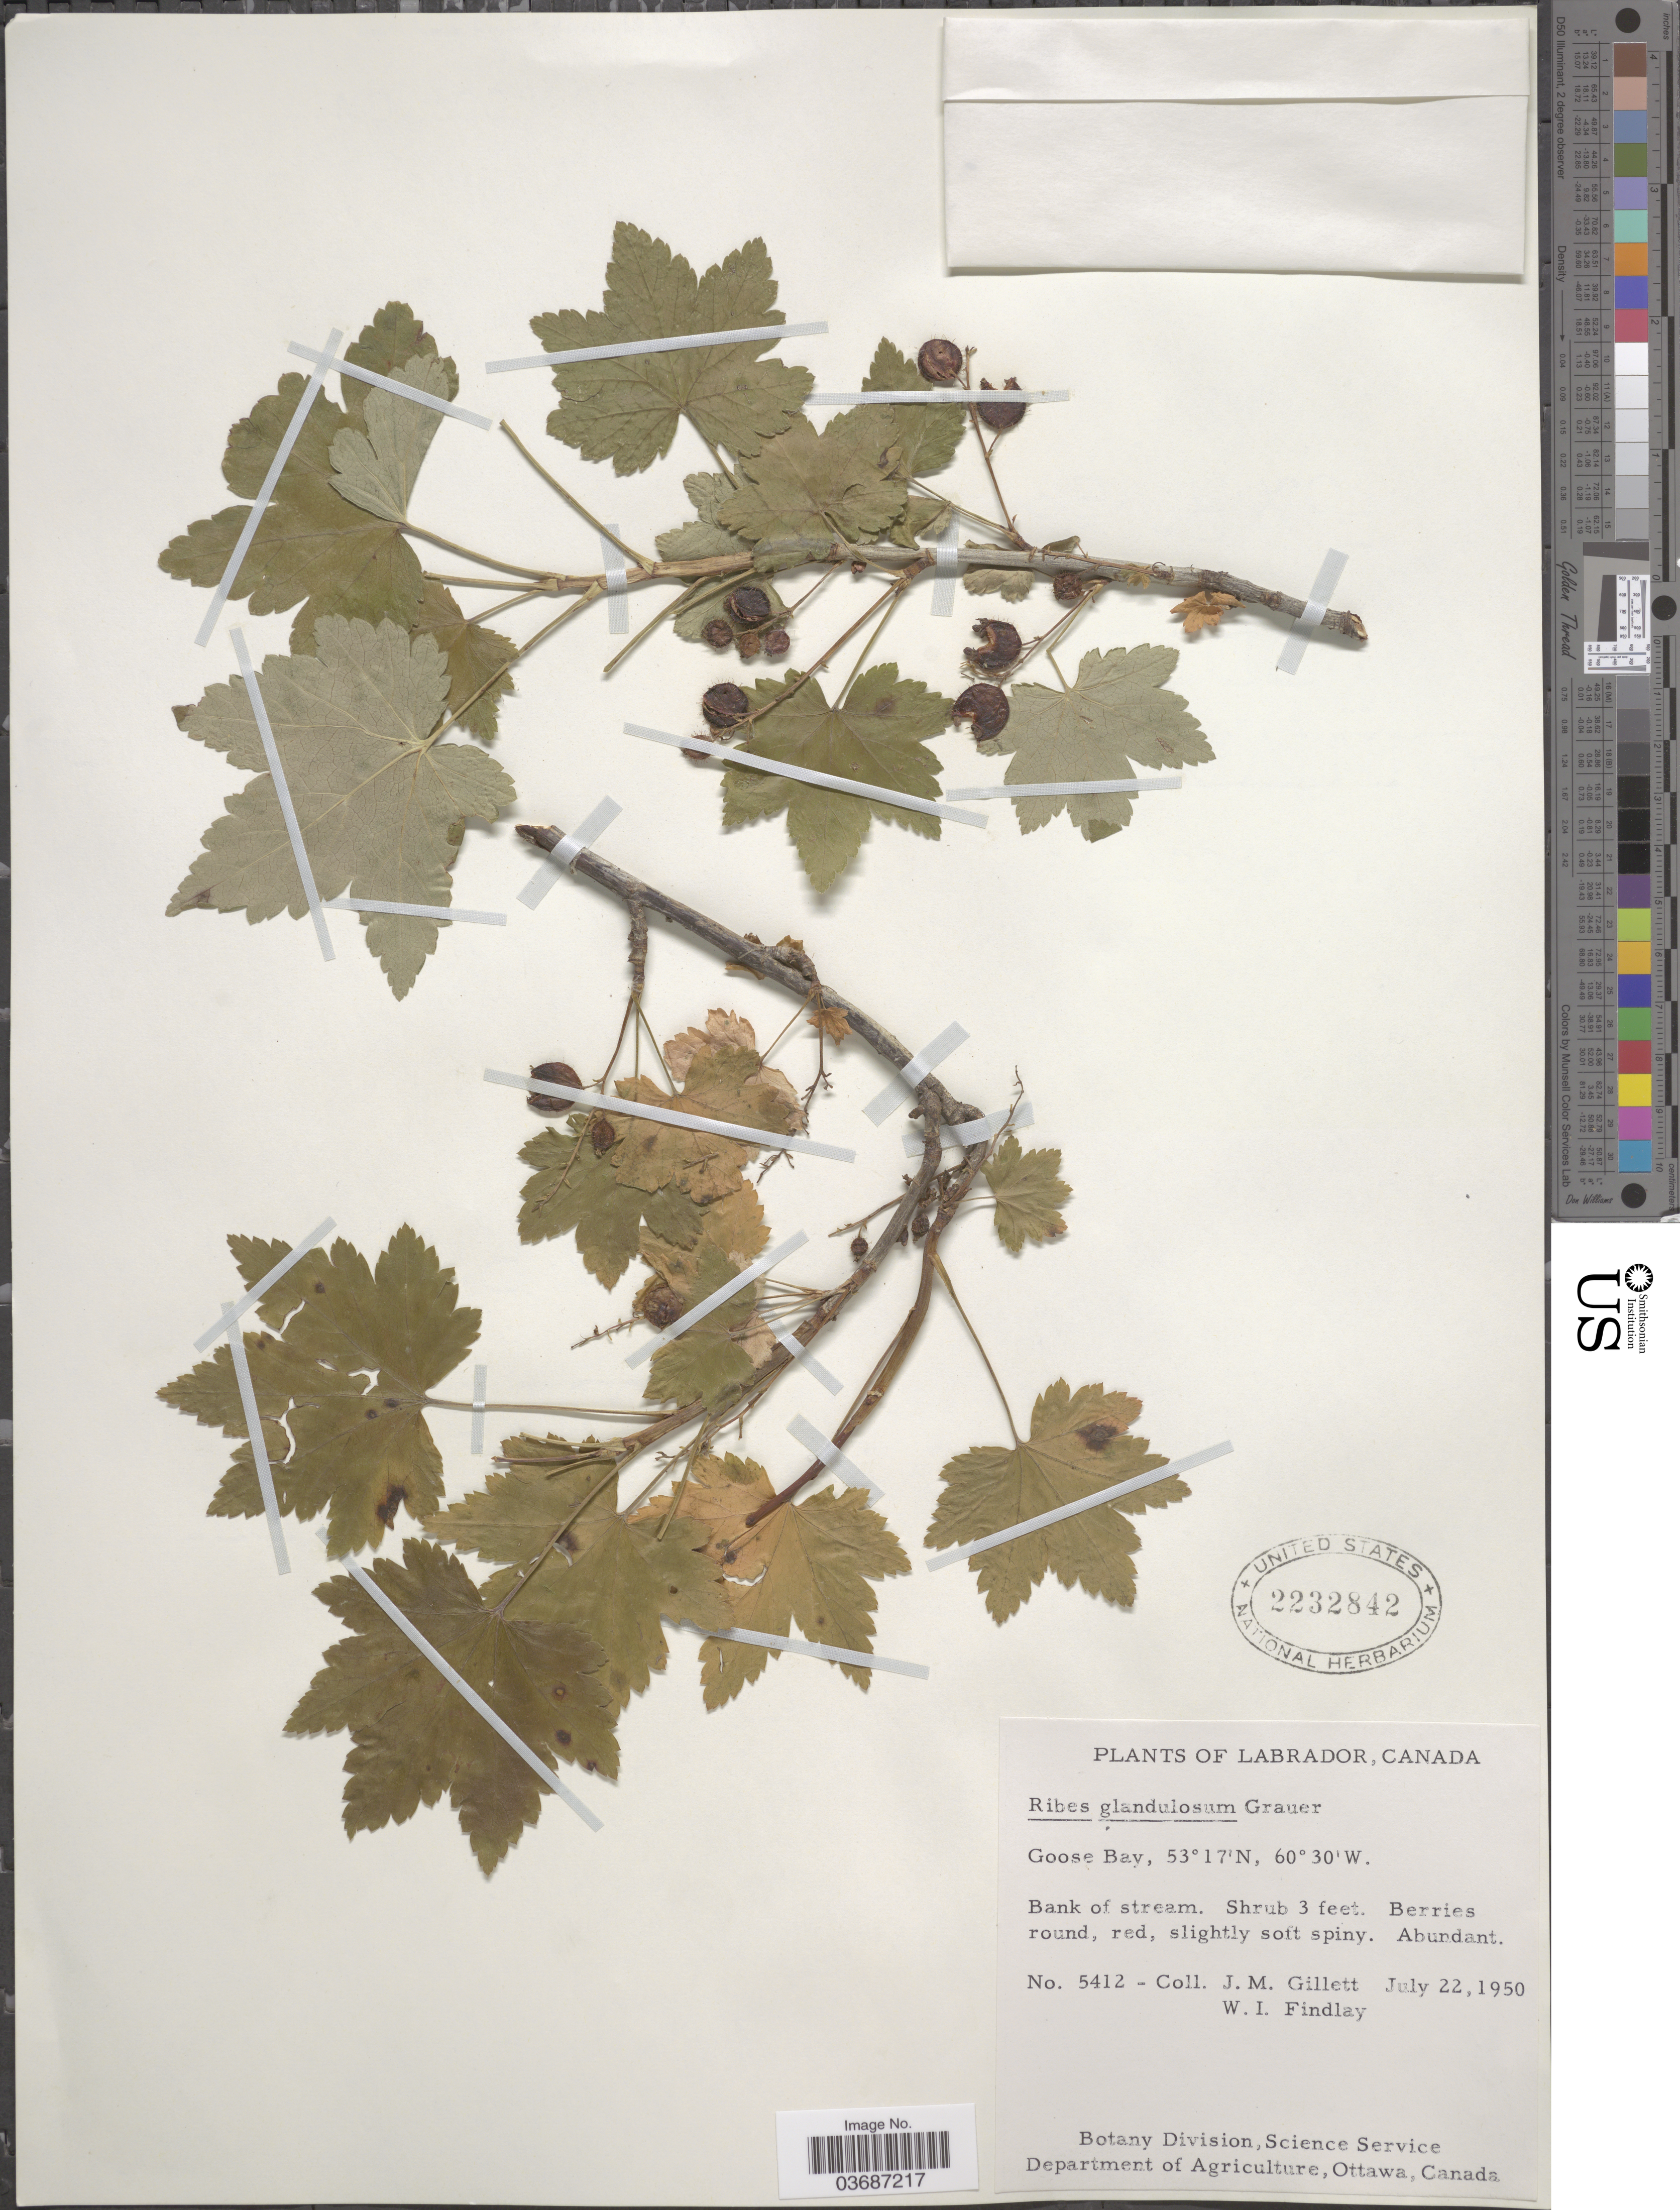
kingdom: Plantae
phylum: Tracheophyta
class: Magnoliopsida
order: Saxifragales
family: Grossulariaceae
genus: Ribes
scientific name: Ribes glandulosum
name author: Ruiz & Pav.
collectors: J. M. Gillett & W. Findlay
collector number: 5412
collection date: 1950-07-22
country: Canada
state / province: Newfoundland and Labrador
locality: Labrador. Goose Bay. Bank of stream.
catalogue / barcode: US 2232842